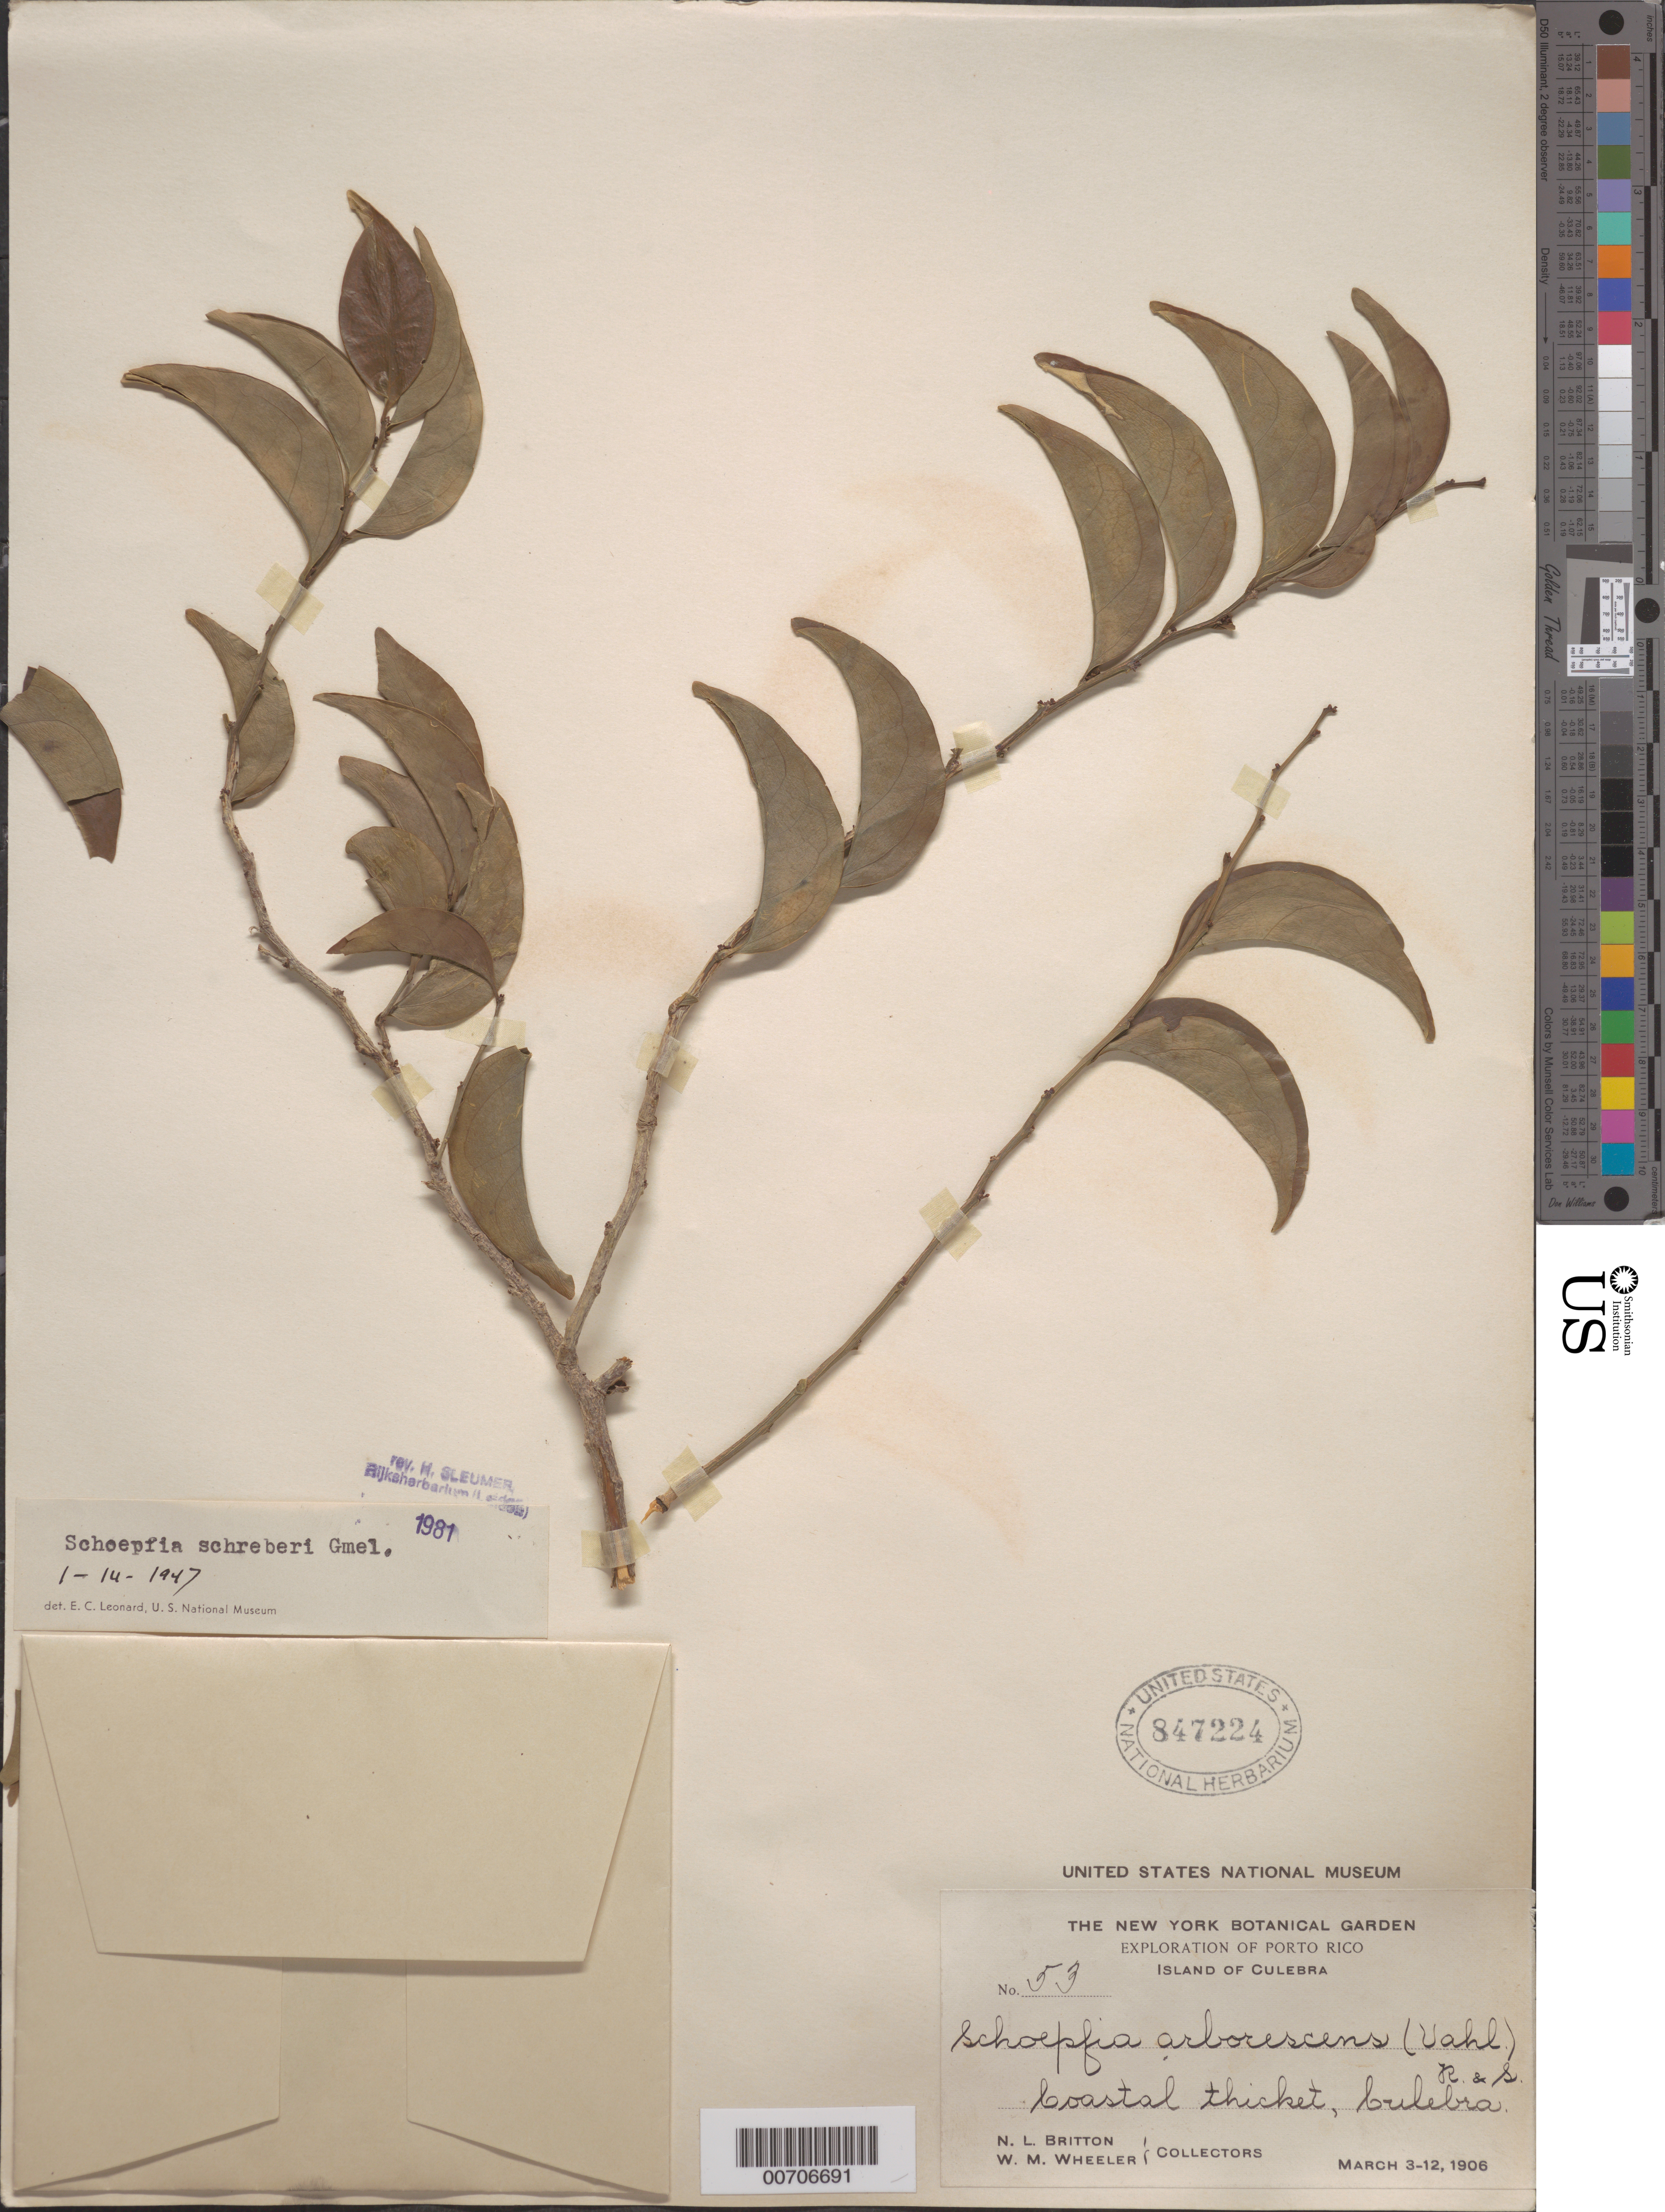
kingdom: Plantae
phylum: Tracheophyta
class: Magnoliopsida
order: Santalales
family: Schoepfiaceae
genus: Schoepfia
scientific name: Schoepfia schreberi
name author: J.F. Gmel.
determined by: Leonard, Emery C., (US)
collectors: N. Britton & W. Wheeler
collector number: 53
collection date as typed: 03 Mar 1906 to 12 Mar 1906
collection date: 1906-03-03/1906-03-12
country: Puerto Rico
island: Culebra Island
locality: Culebra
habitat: Coastal thicket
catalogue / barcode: US 847224